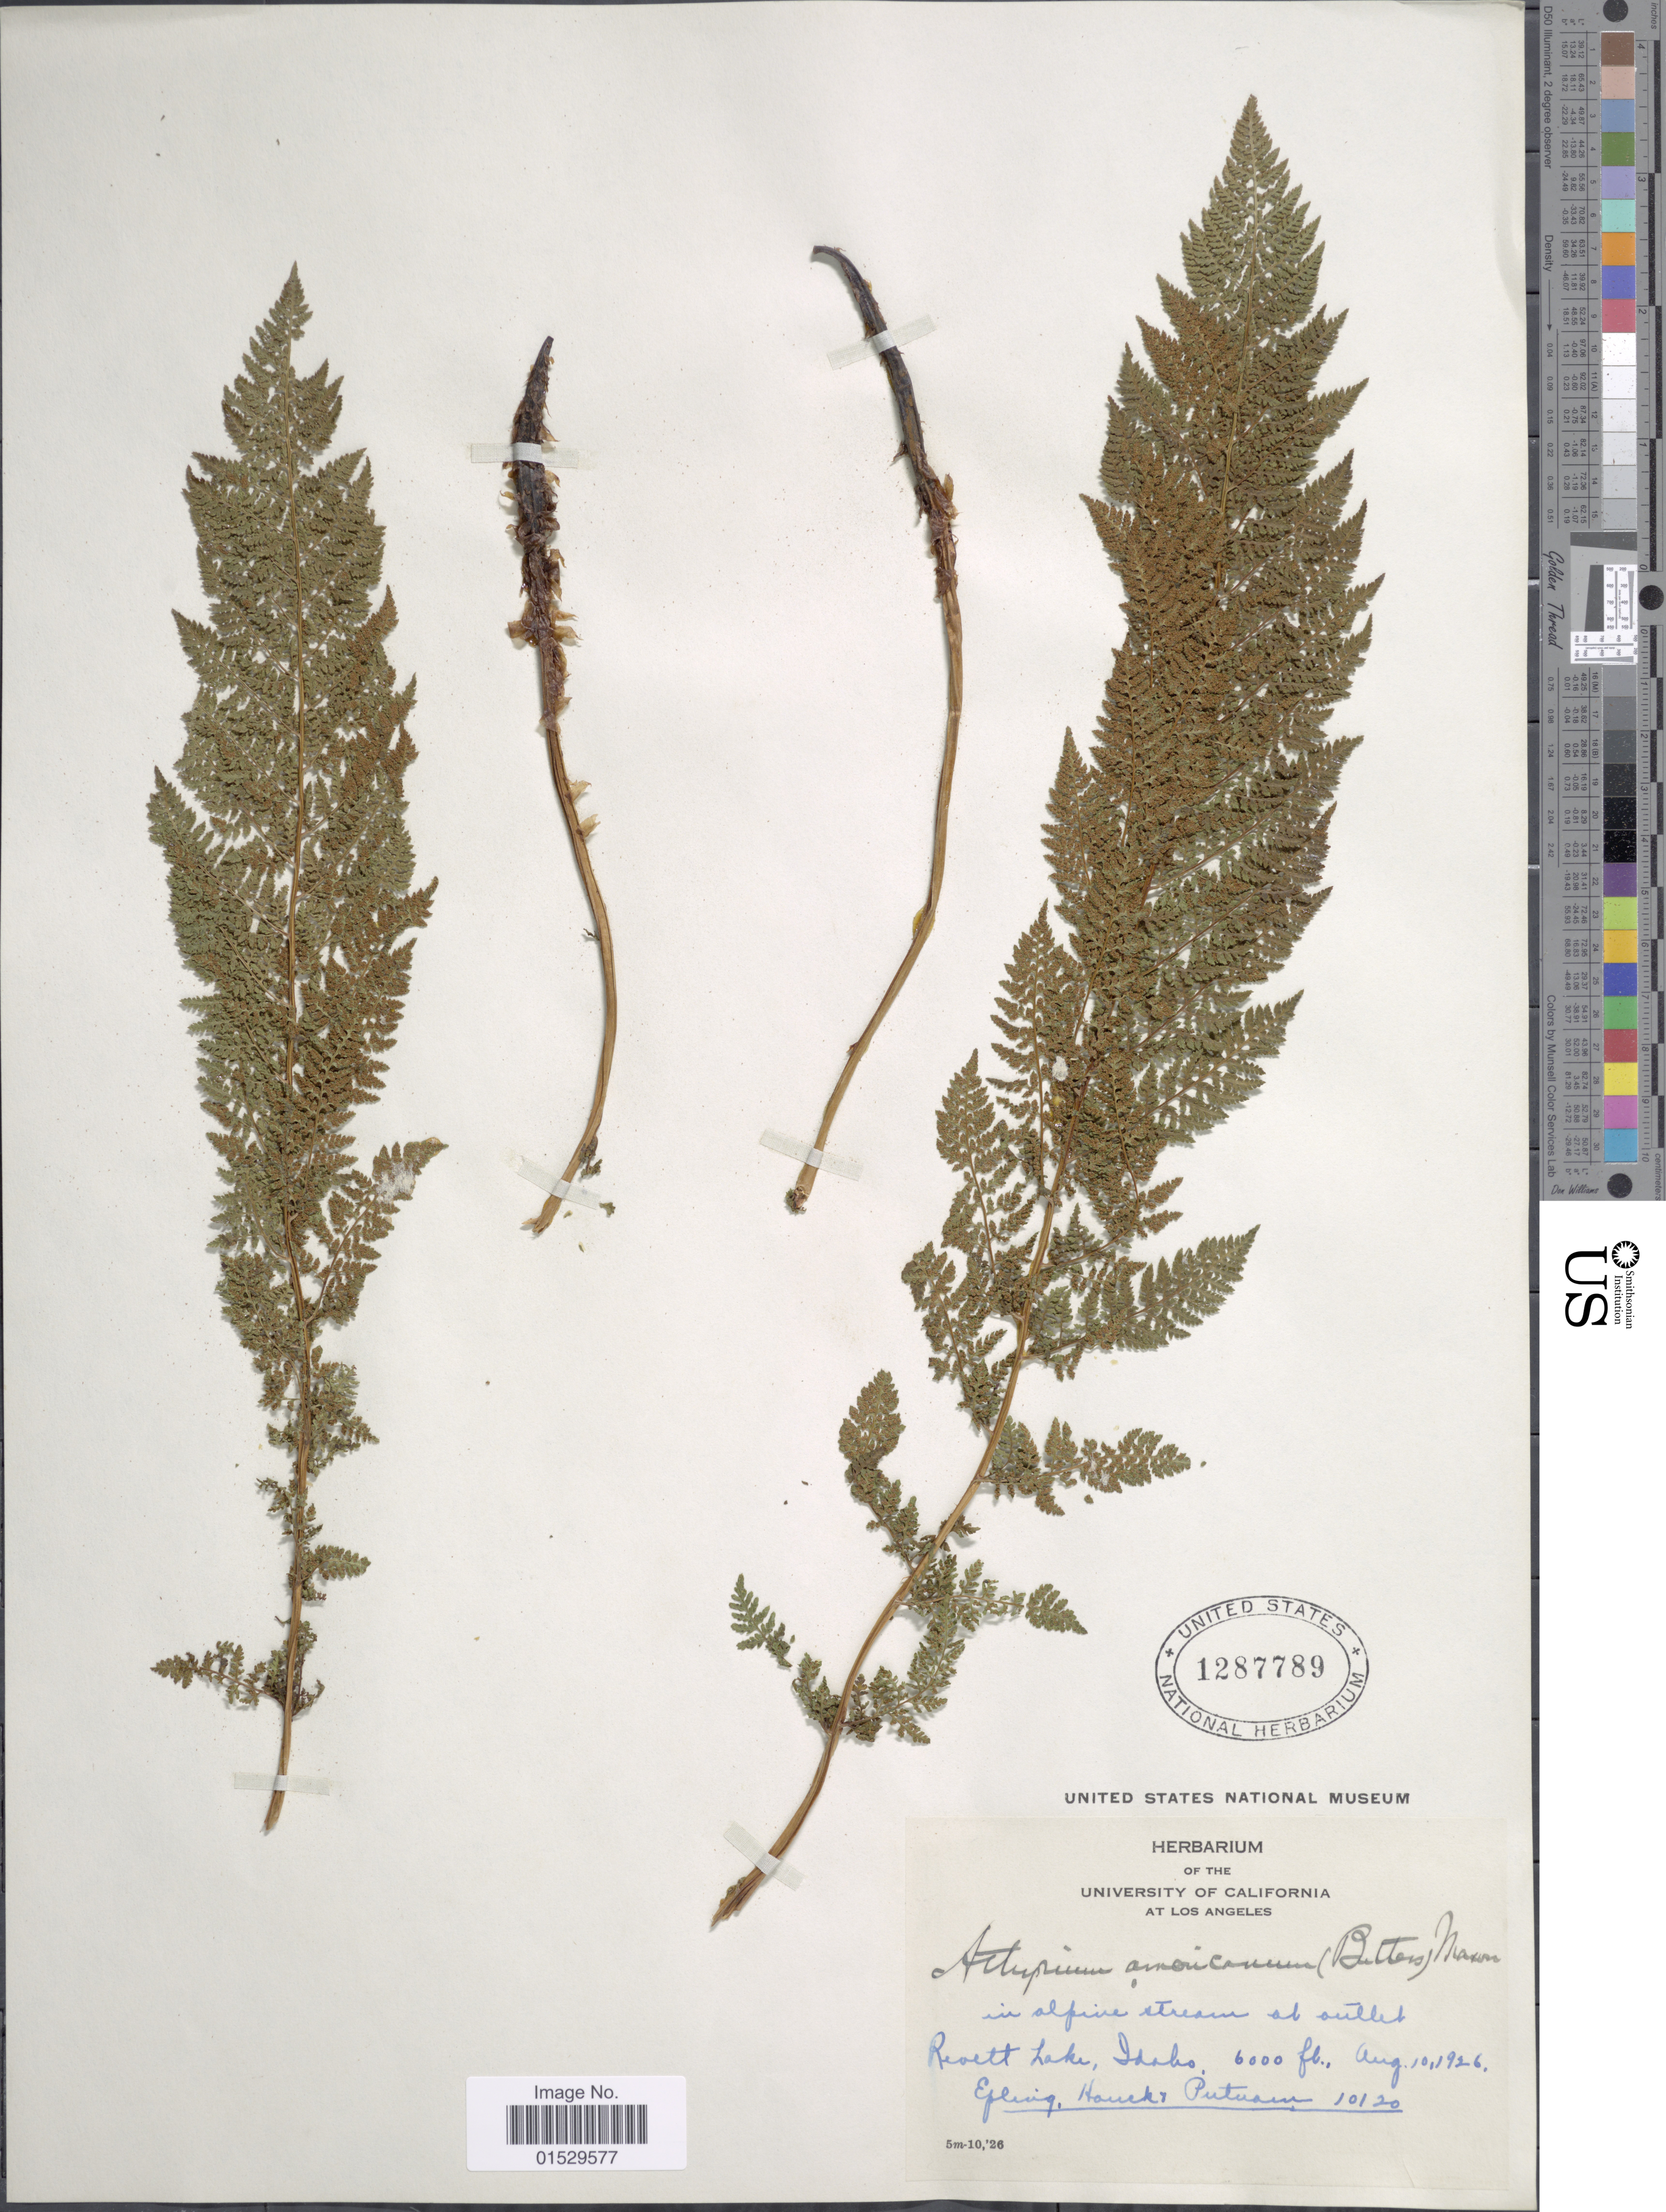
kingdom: Plantae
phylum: Tracheophyta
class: Polypodiopsida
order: Polypodiales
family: Athyriaceae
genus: Athyrium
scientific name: Athyrium distentifolilum subsp. americanum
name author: (Butters) Hultén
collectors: -- Epling, -- Hauck & Putnam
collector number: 10120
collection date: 1926-08-10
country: United States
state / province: Idaho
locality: Revett Lake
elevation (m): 1829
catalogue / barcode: US 1287789